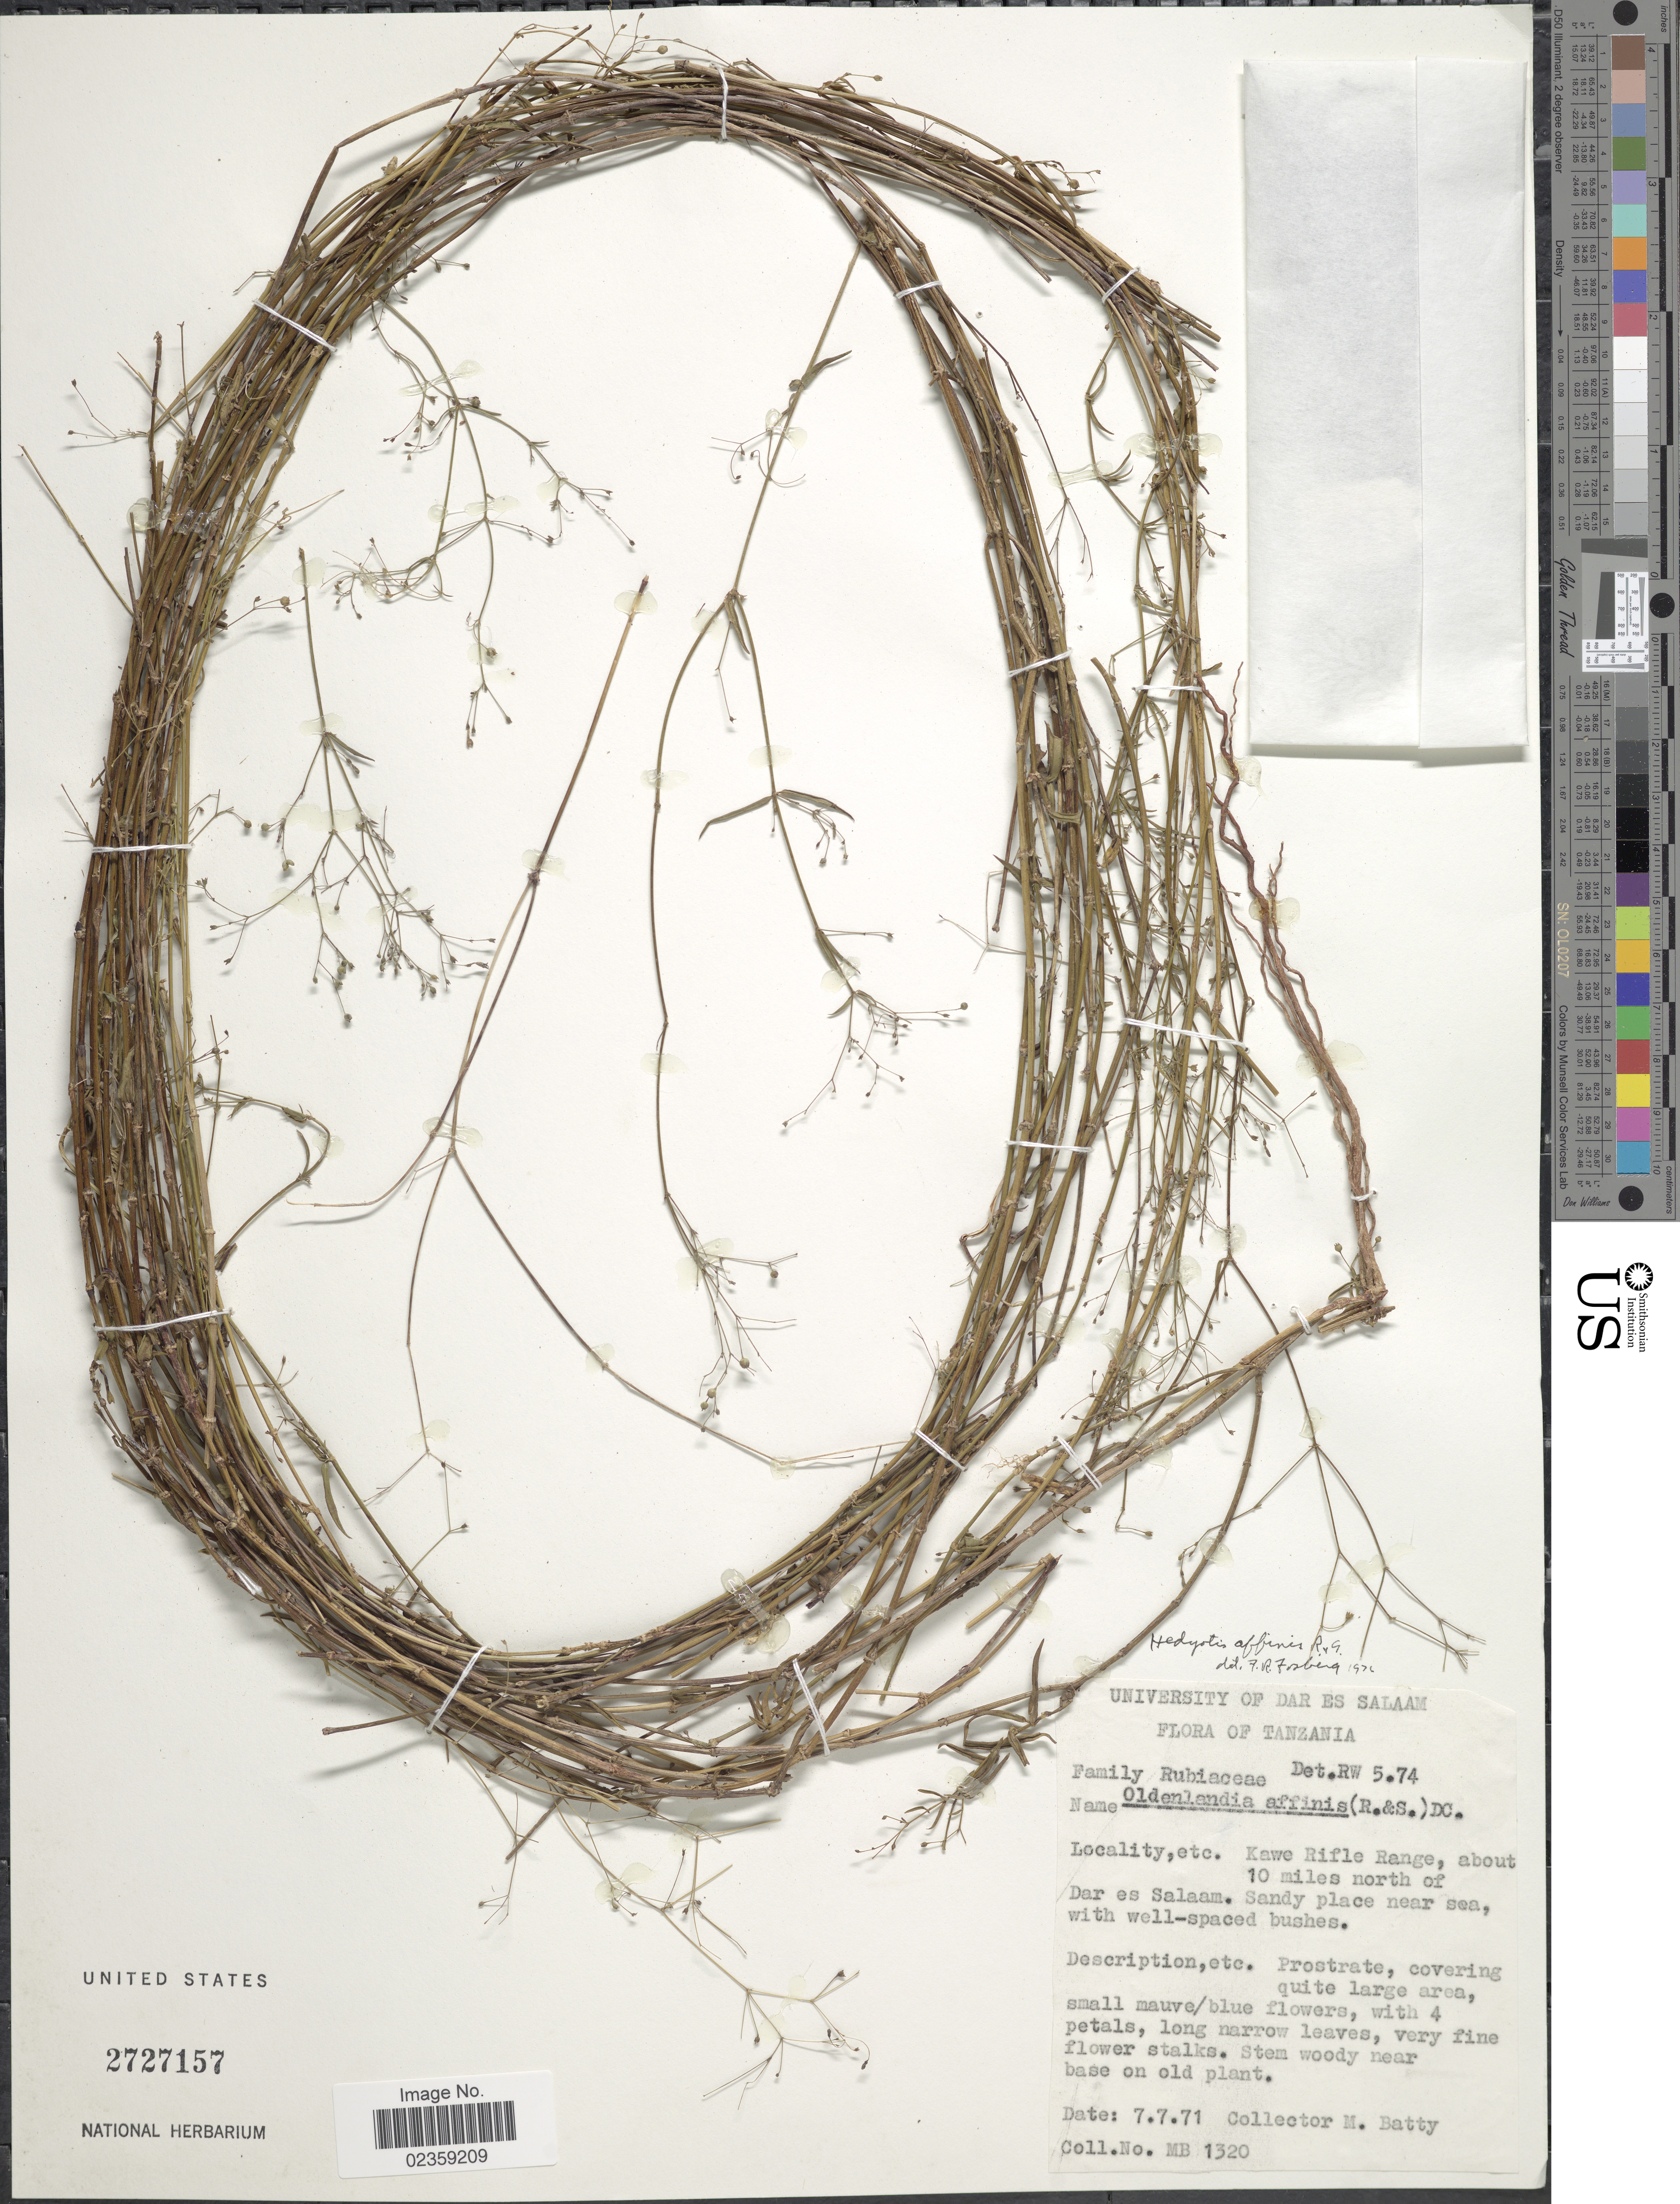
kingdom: Plantae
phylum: Tracheophyta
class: Magnoliopsida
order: Gentianales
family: Rubiaceae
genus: Oldenlandia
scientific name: Oldenlandia affinis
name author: (Roem.) DC.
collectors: M. Batty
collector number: MB1320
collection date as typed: Transcribed d/m/y: 7/7/71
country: Tanzania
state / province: Dar es Salaam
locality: Kawe Rifle Range, about 10 miles north of Dar es Salaam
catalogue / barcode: US 2727157